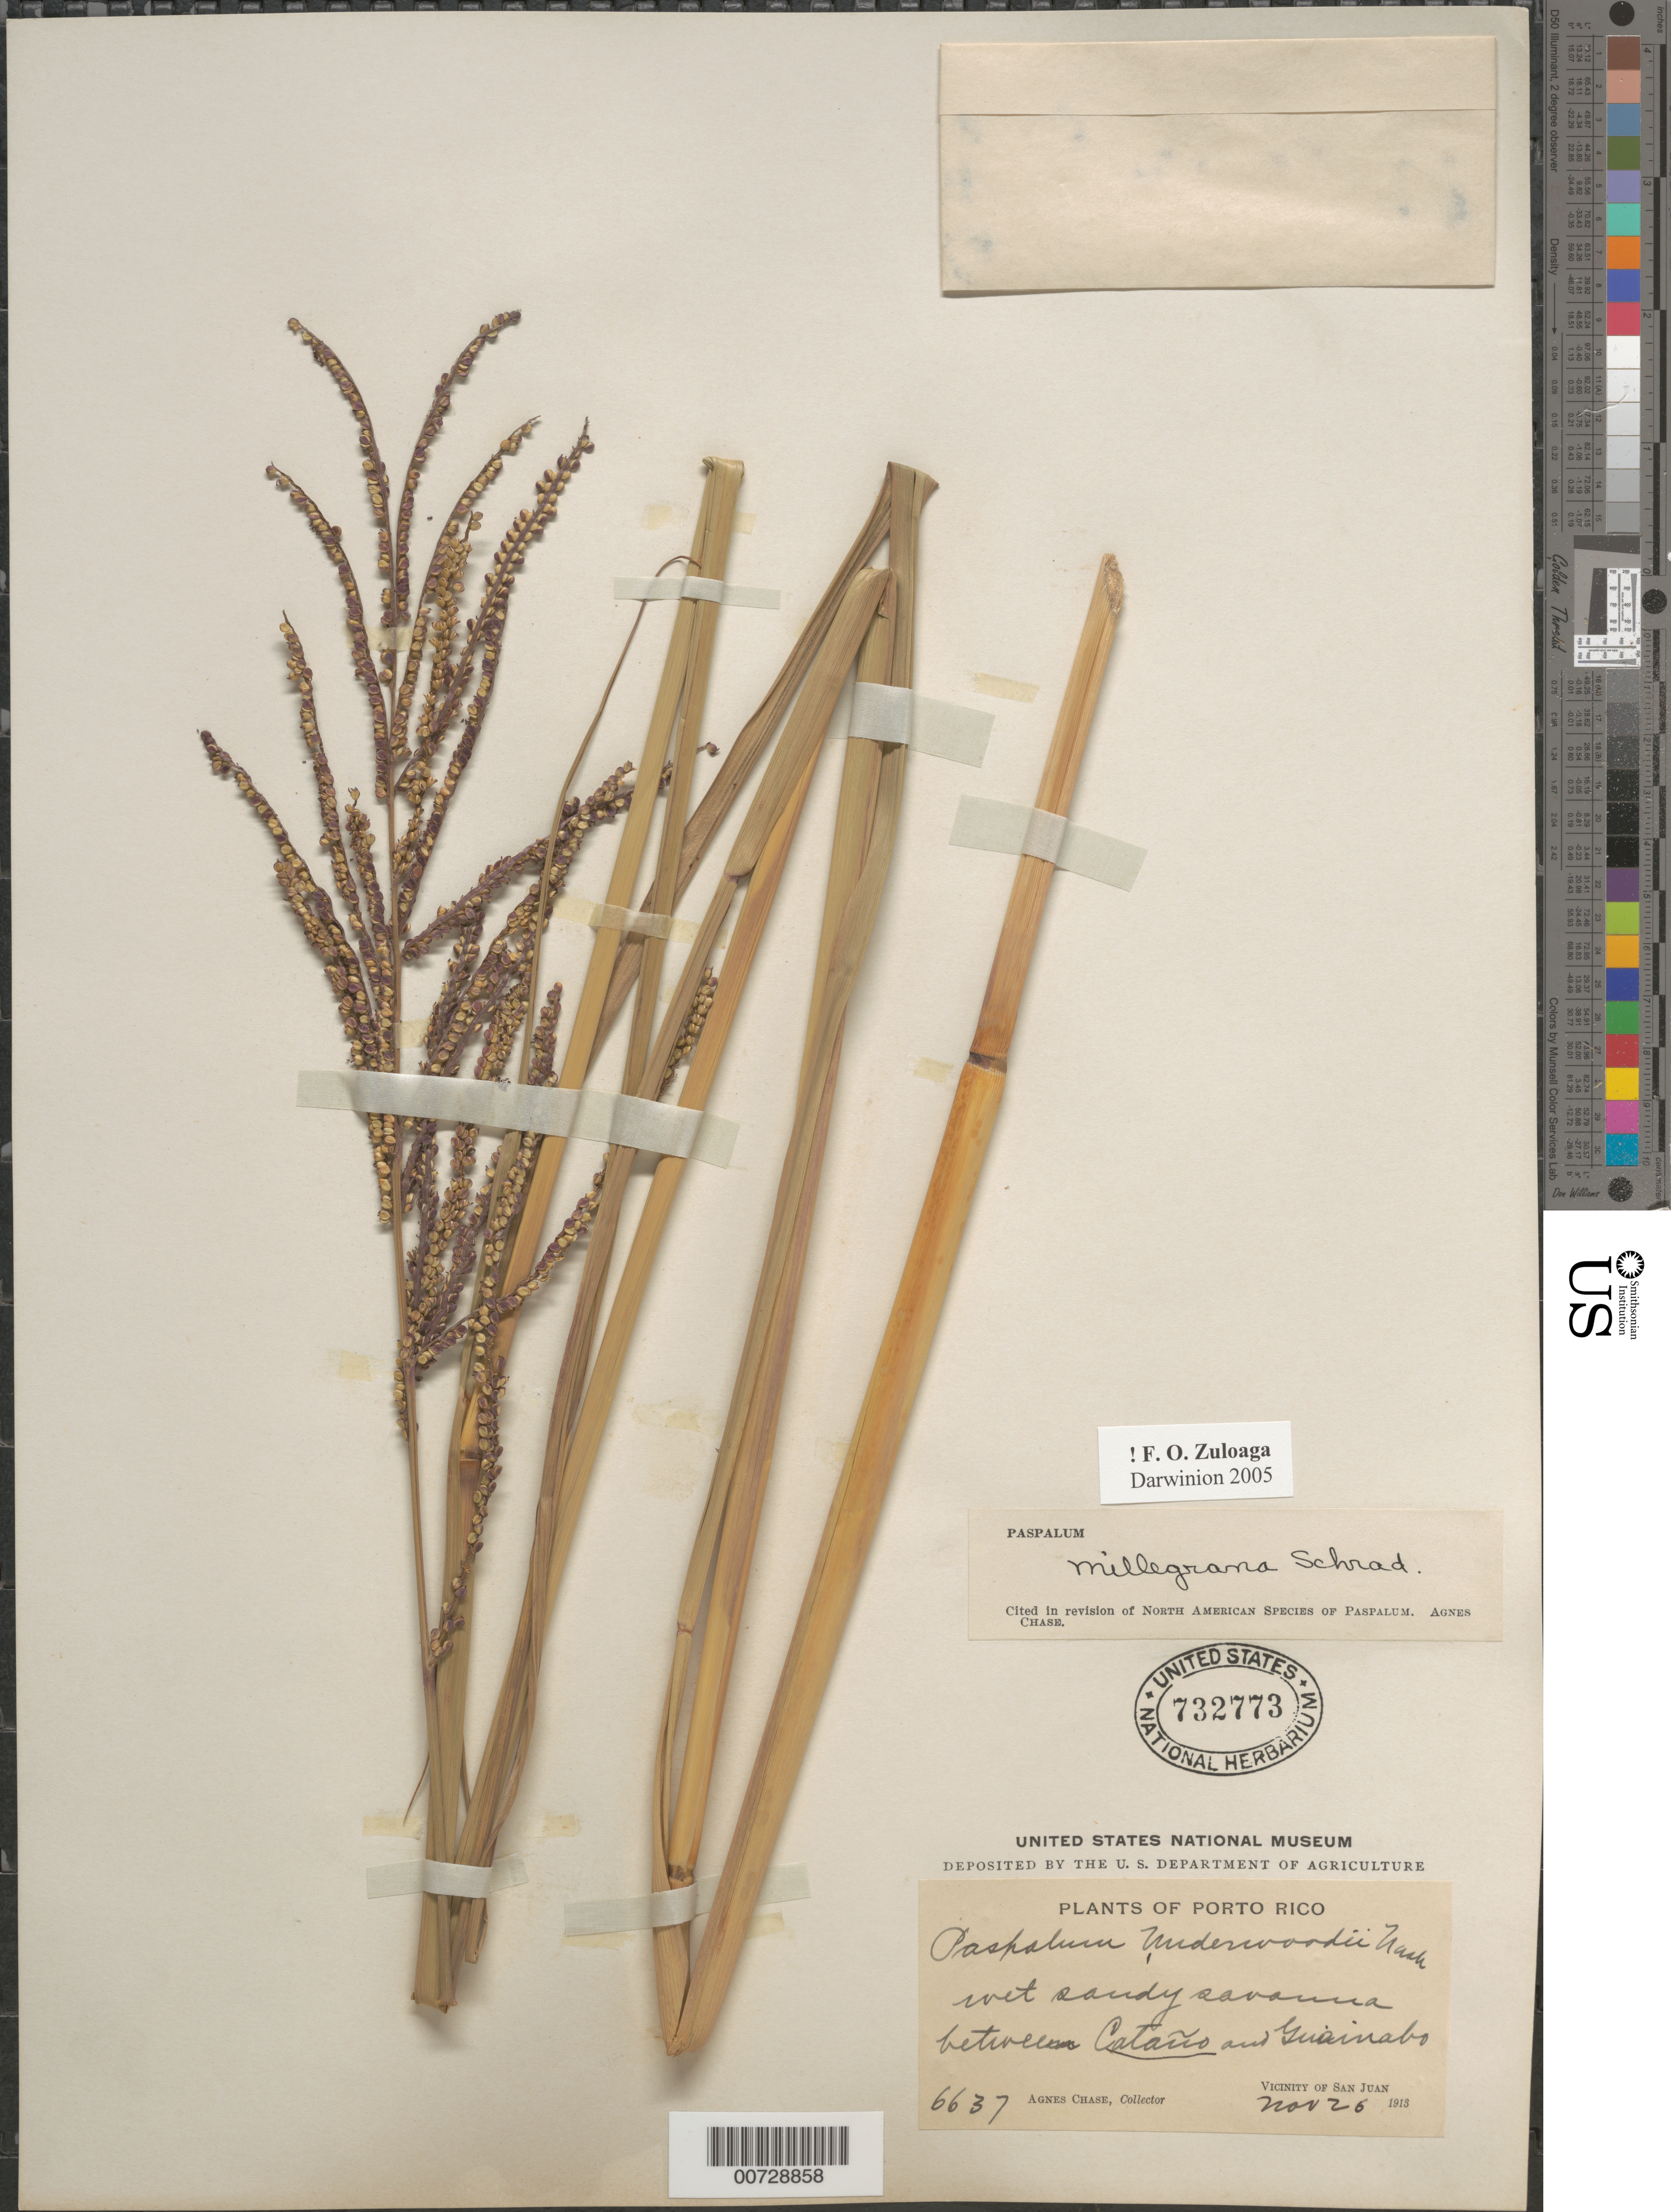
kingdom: Plantae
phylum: Tracheophyta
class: Liliopsida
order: Poales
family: Poaceae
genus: Paspalum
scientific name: Paspalum millegrana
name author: Schrad.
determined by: Chase, [M.] Agnes, (US)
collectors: A. Chase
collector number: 6637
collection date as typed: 26 Nov 1913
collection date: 1913-11-26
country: Puerto Rico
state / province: San Juan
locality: San Juan, vic of; Cataño and Guainabo, btw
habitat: Wet sandy savanna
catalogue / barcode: US 732773